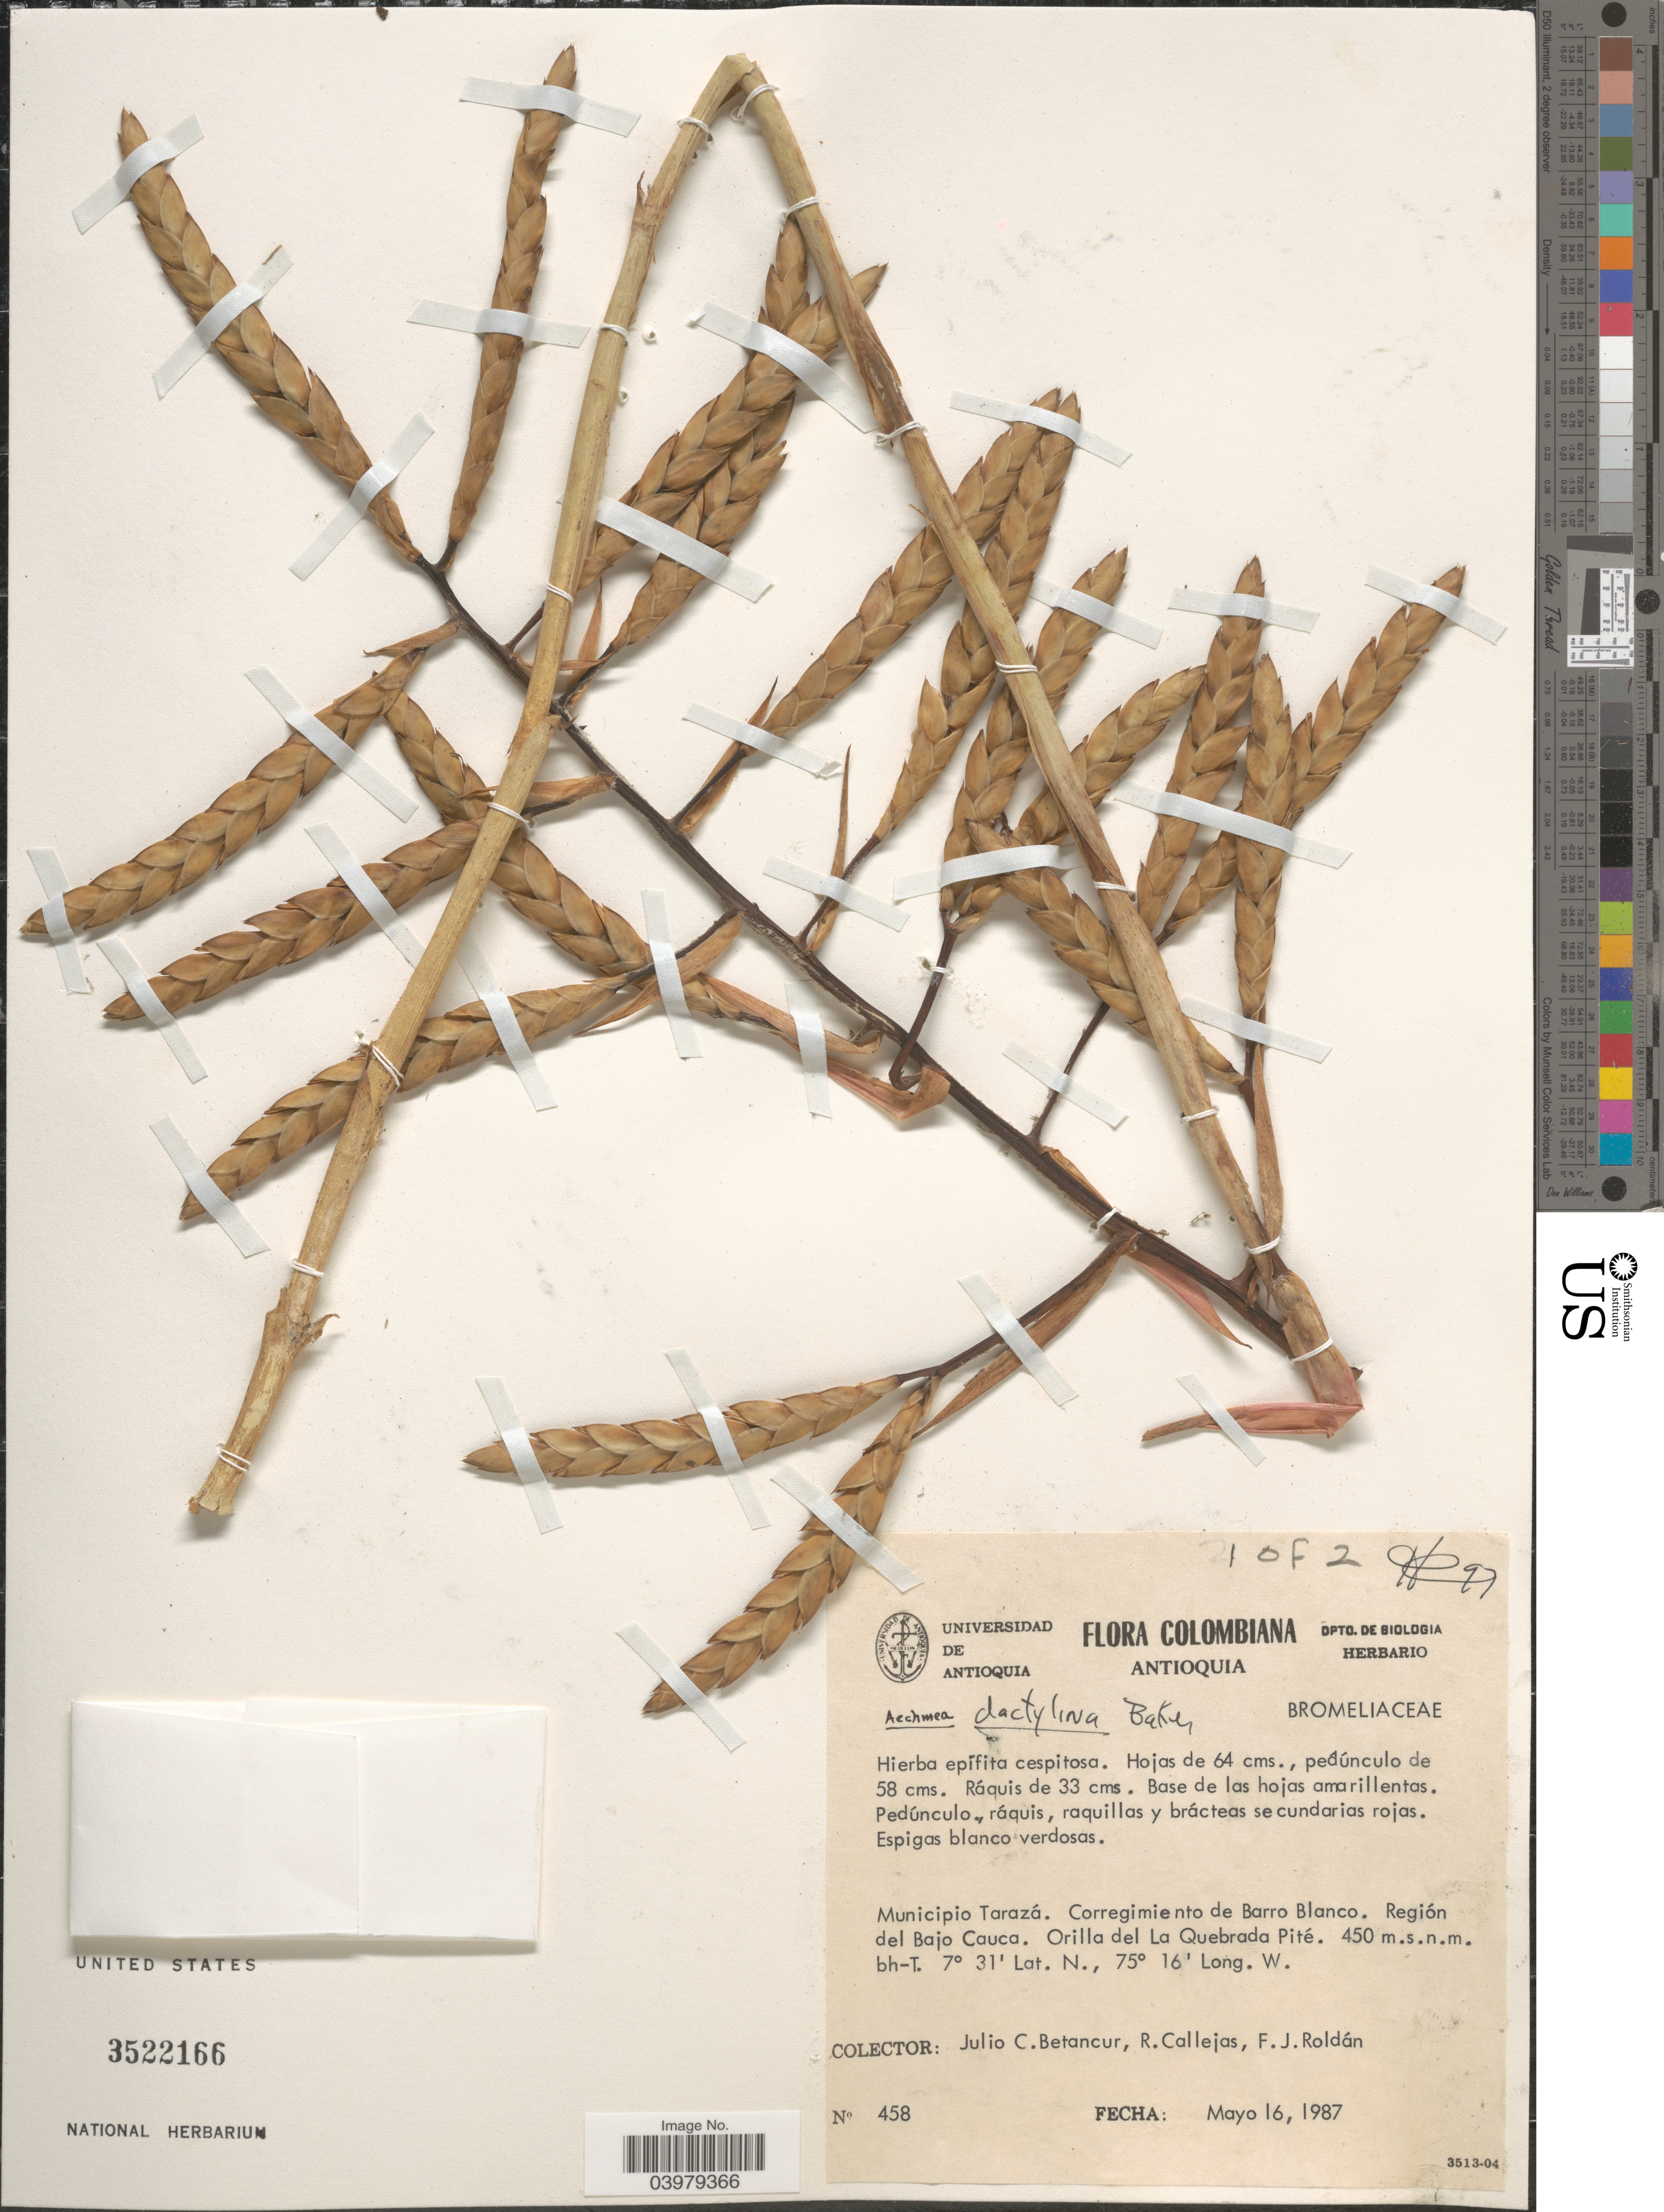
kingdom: Plantae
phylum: Tracheophyta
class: Liliopsida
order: Poales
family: Bromeliaceae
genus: Aechmea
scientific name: Aechmea dactylina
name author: Baker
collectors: J. C. Betancur, R. Callejas & F. J. Roldán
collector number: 458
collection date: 1987-05-16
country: Colombia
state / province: Antioquia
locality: Municipio Tarazá. Corregimiento de Barro Blanco. Región del Bajo Cauca. Orilla del La Quebrada Pité.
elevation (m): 450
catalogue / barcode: US 3522166